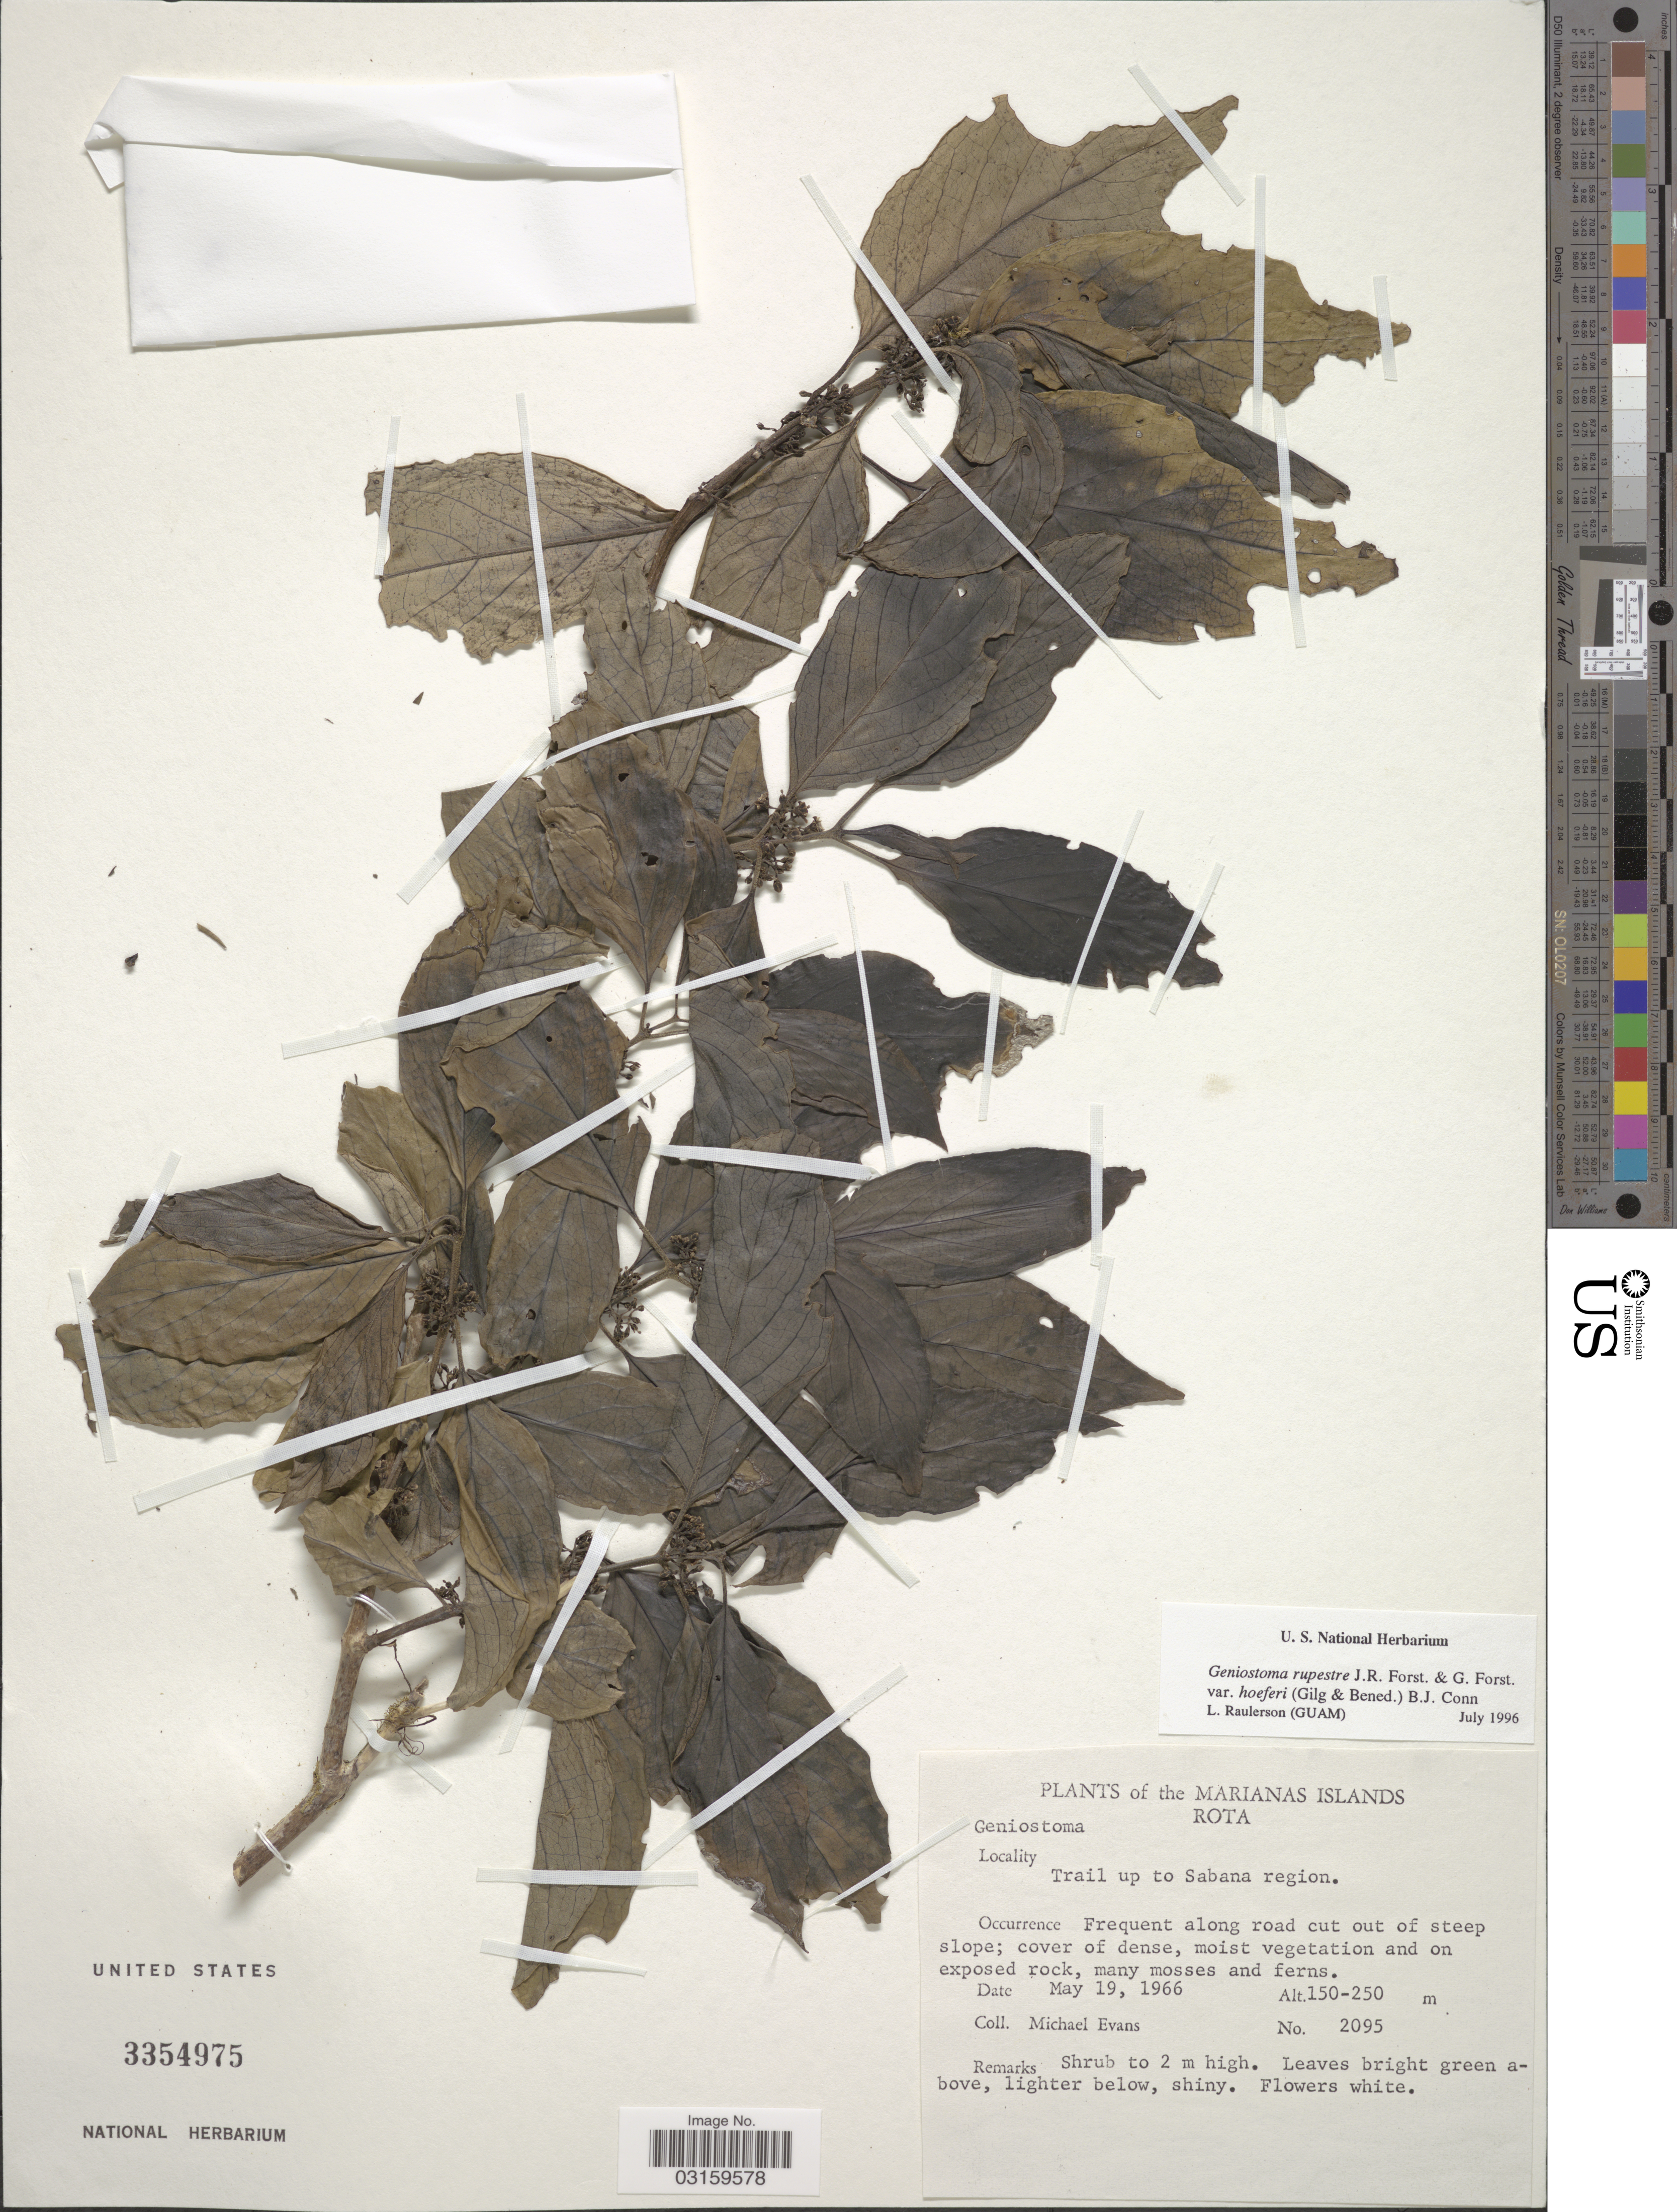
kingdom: Plantae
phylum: Tracheophyta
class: Magnoliopsida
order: Gentianales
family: Loganiaceae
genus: Geniostoma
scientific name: Geniostoma rupestre var. hoeferi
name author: (Gilg & Benedict) B.J. Conn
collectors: M. Evans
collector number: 2095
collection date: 1966-05-19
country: Northern Mariana Islands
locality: Marianas Islands. Rota. Trail up to Sabana region.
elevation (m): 150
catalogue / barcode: US 3354975